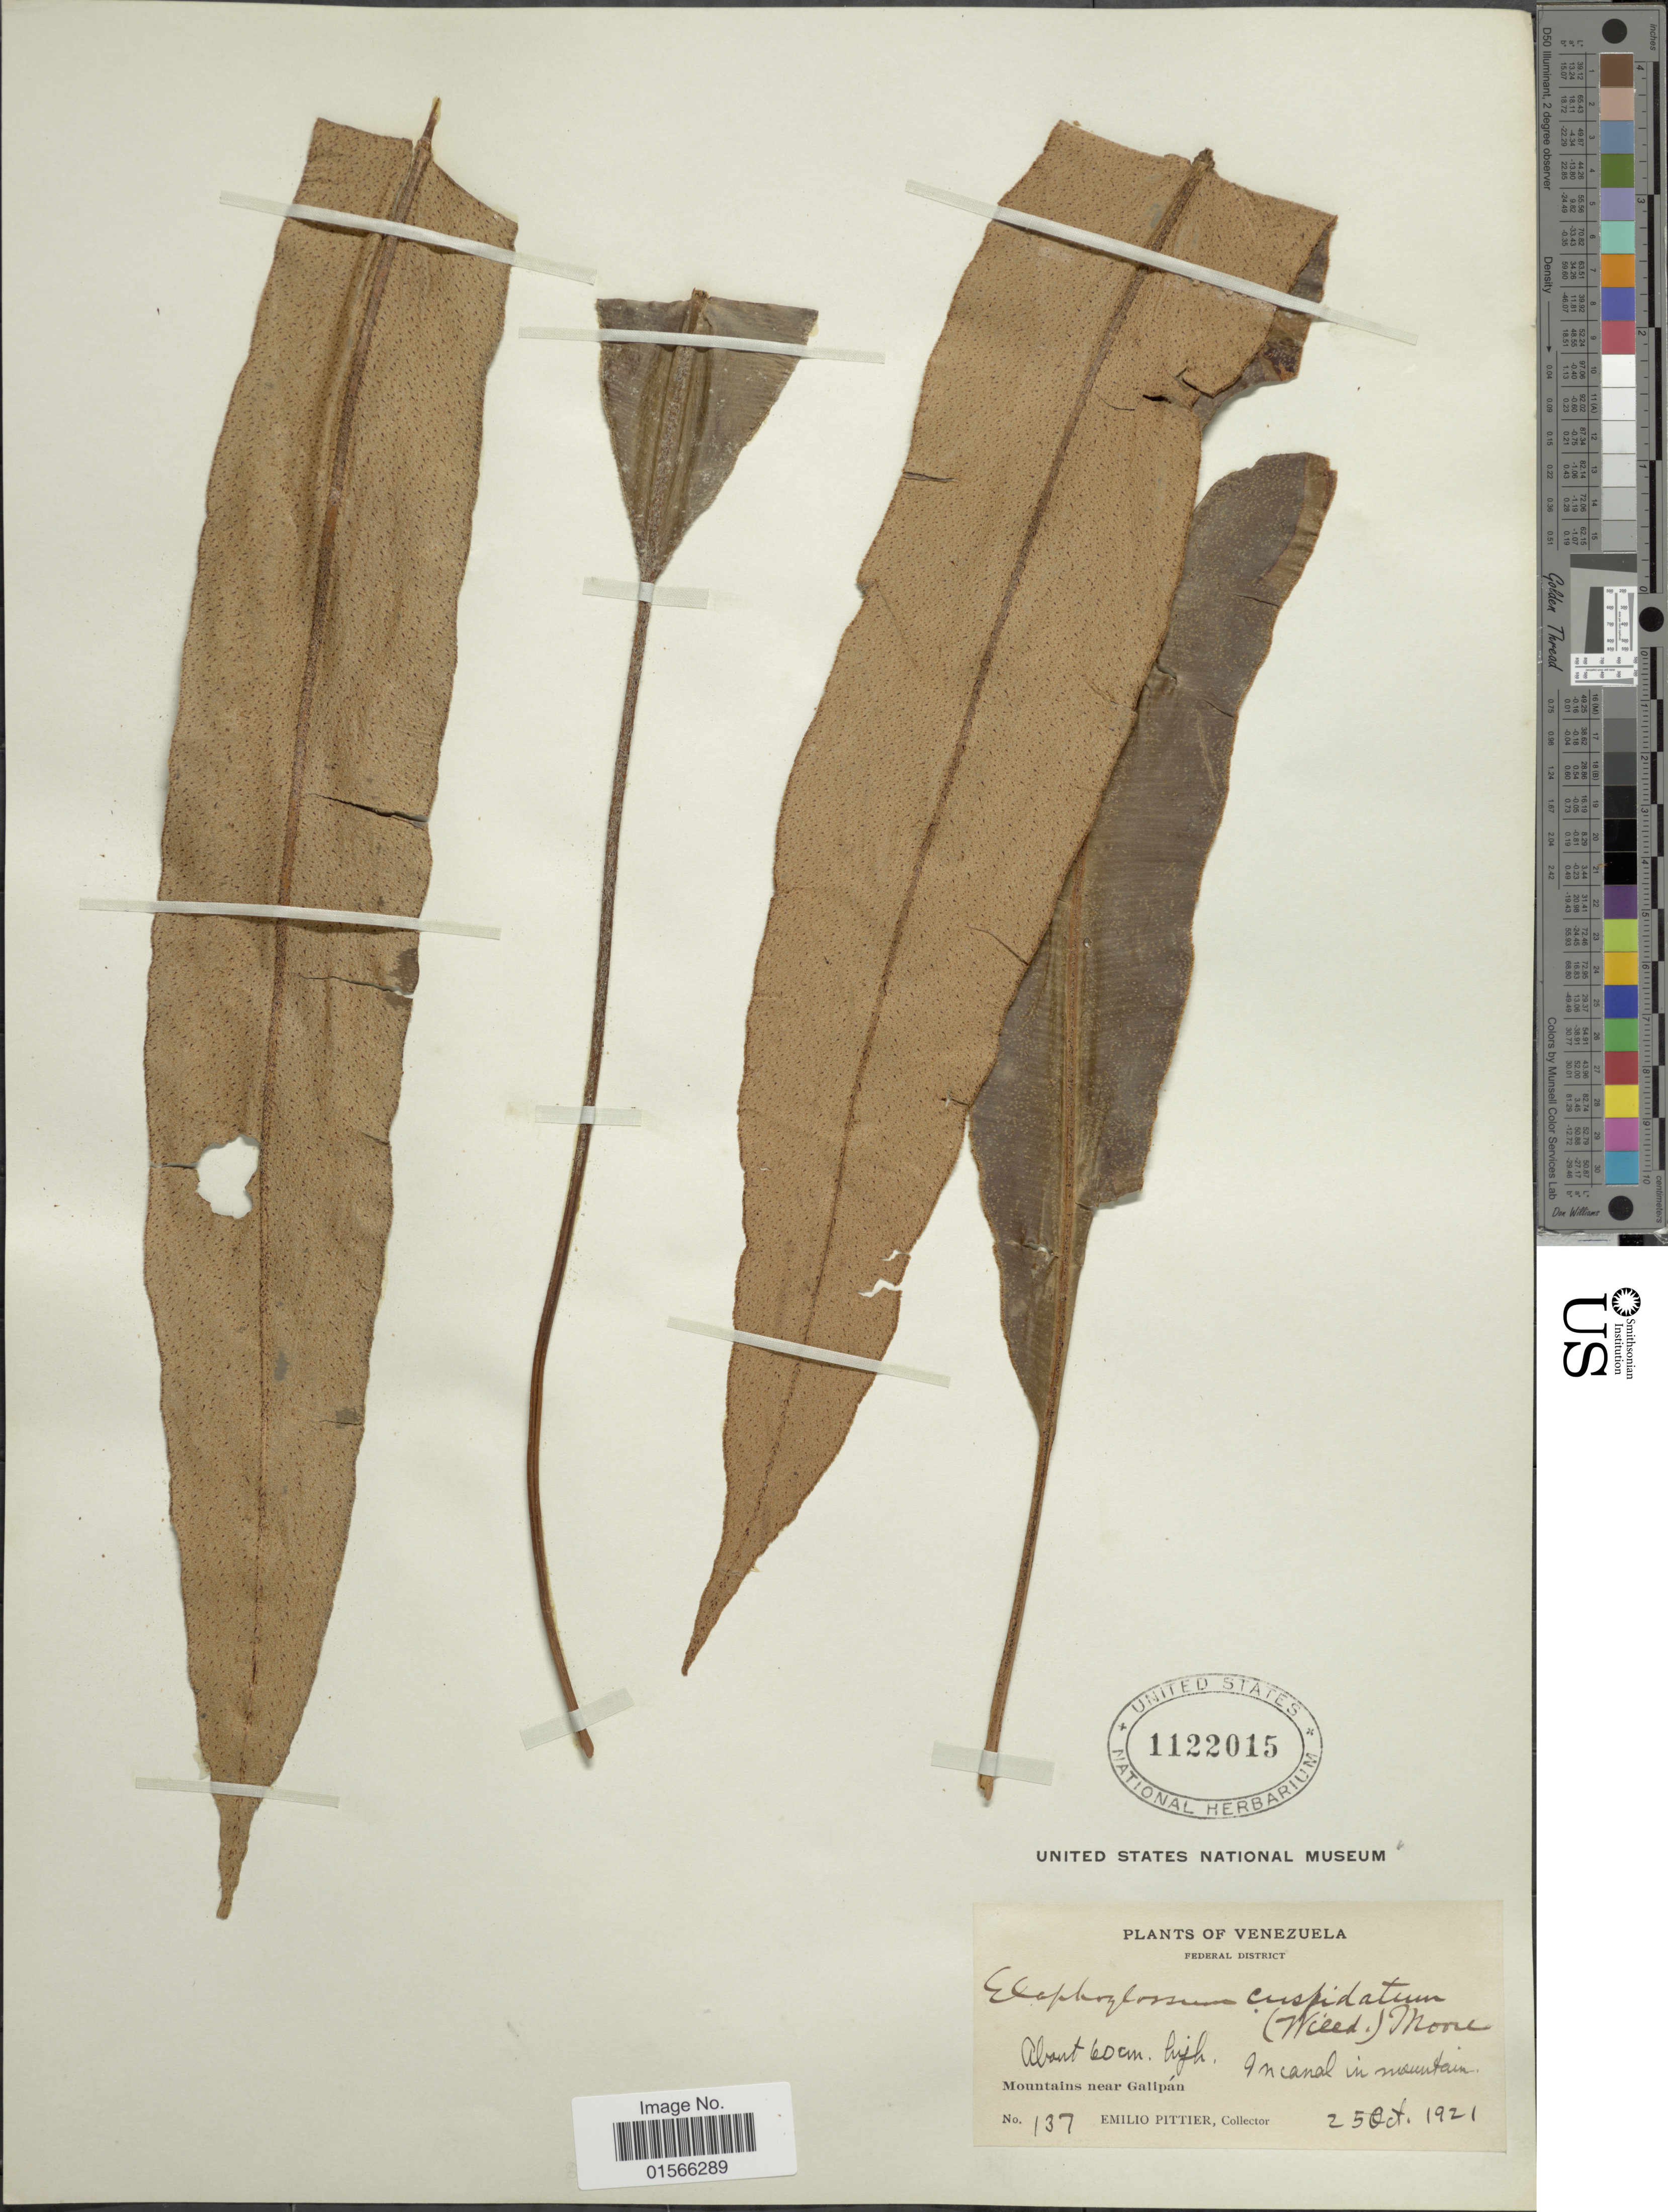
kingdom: Plantae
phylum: Tracheophyta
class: Polypodiopsida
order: Polypodiales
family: Dryopteridaceae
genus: Elaphoglossum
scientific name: Elaphoglossum cuspidatum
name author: (Willd.) T. Moore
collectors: E. Pittier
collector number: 137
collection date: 1921-10-25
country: Venezuela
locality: Federal District, Mountains near Galipán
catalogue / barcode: US 1122015